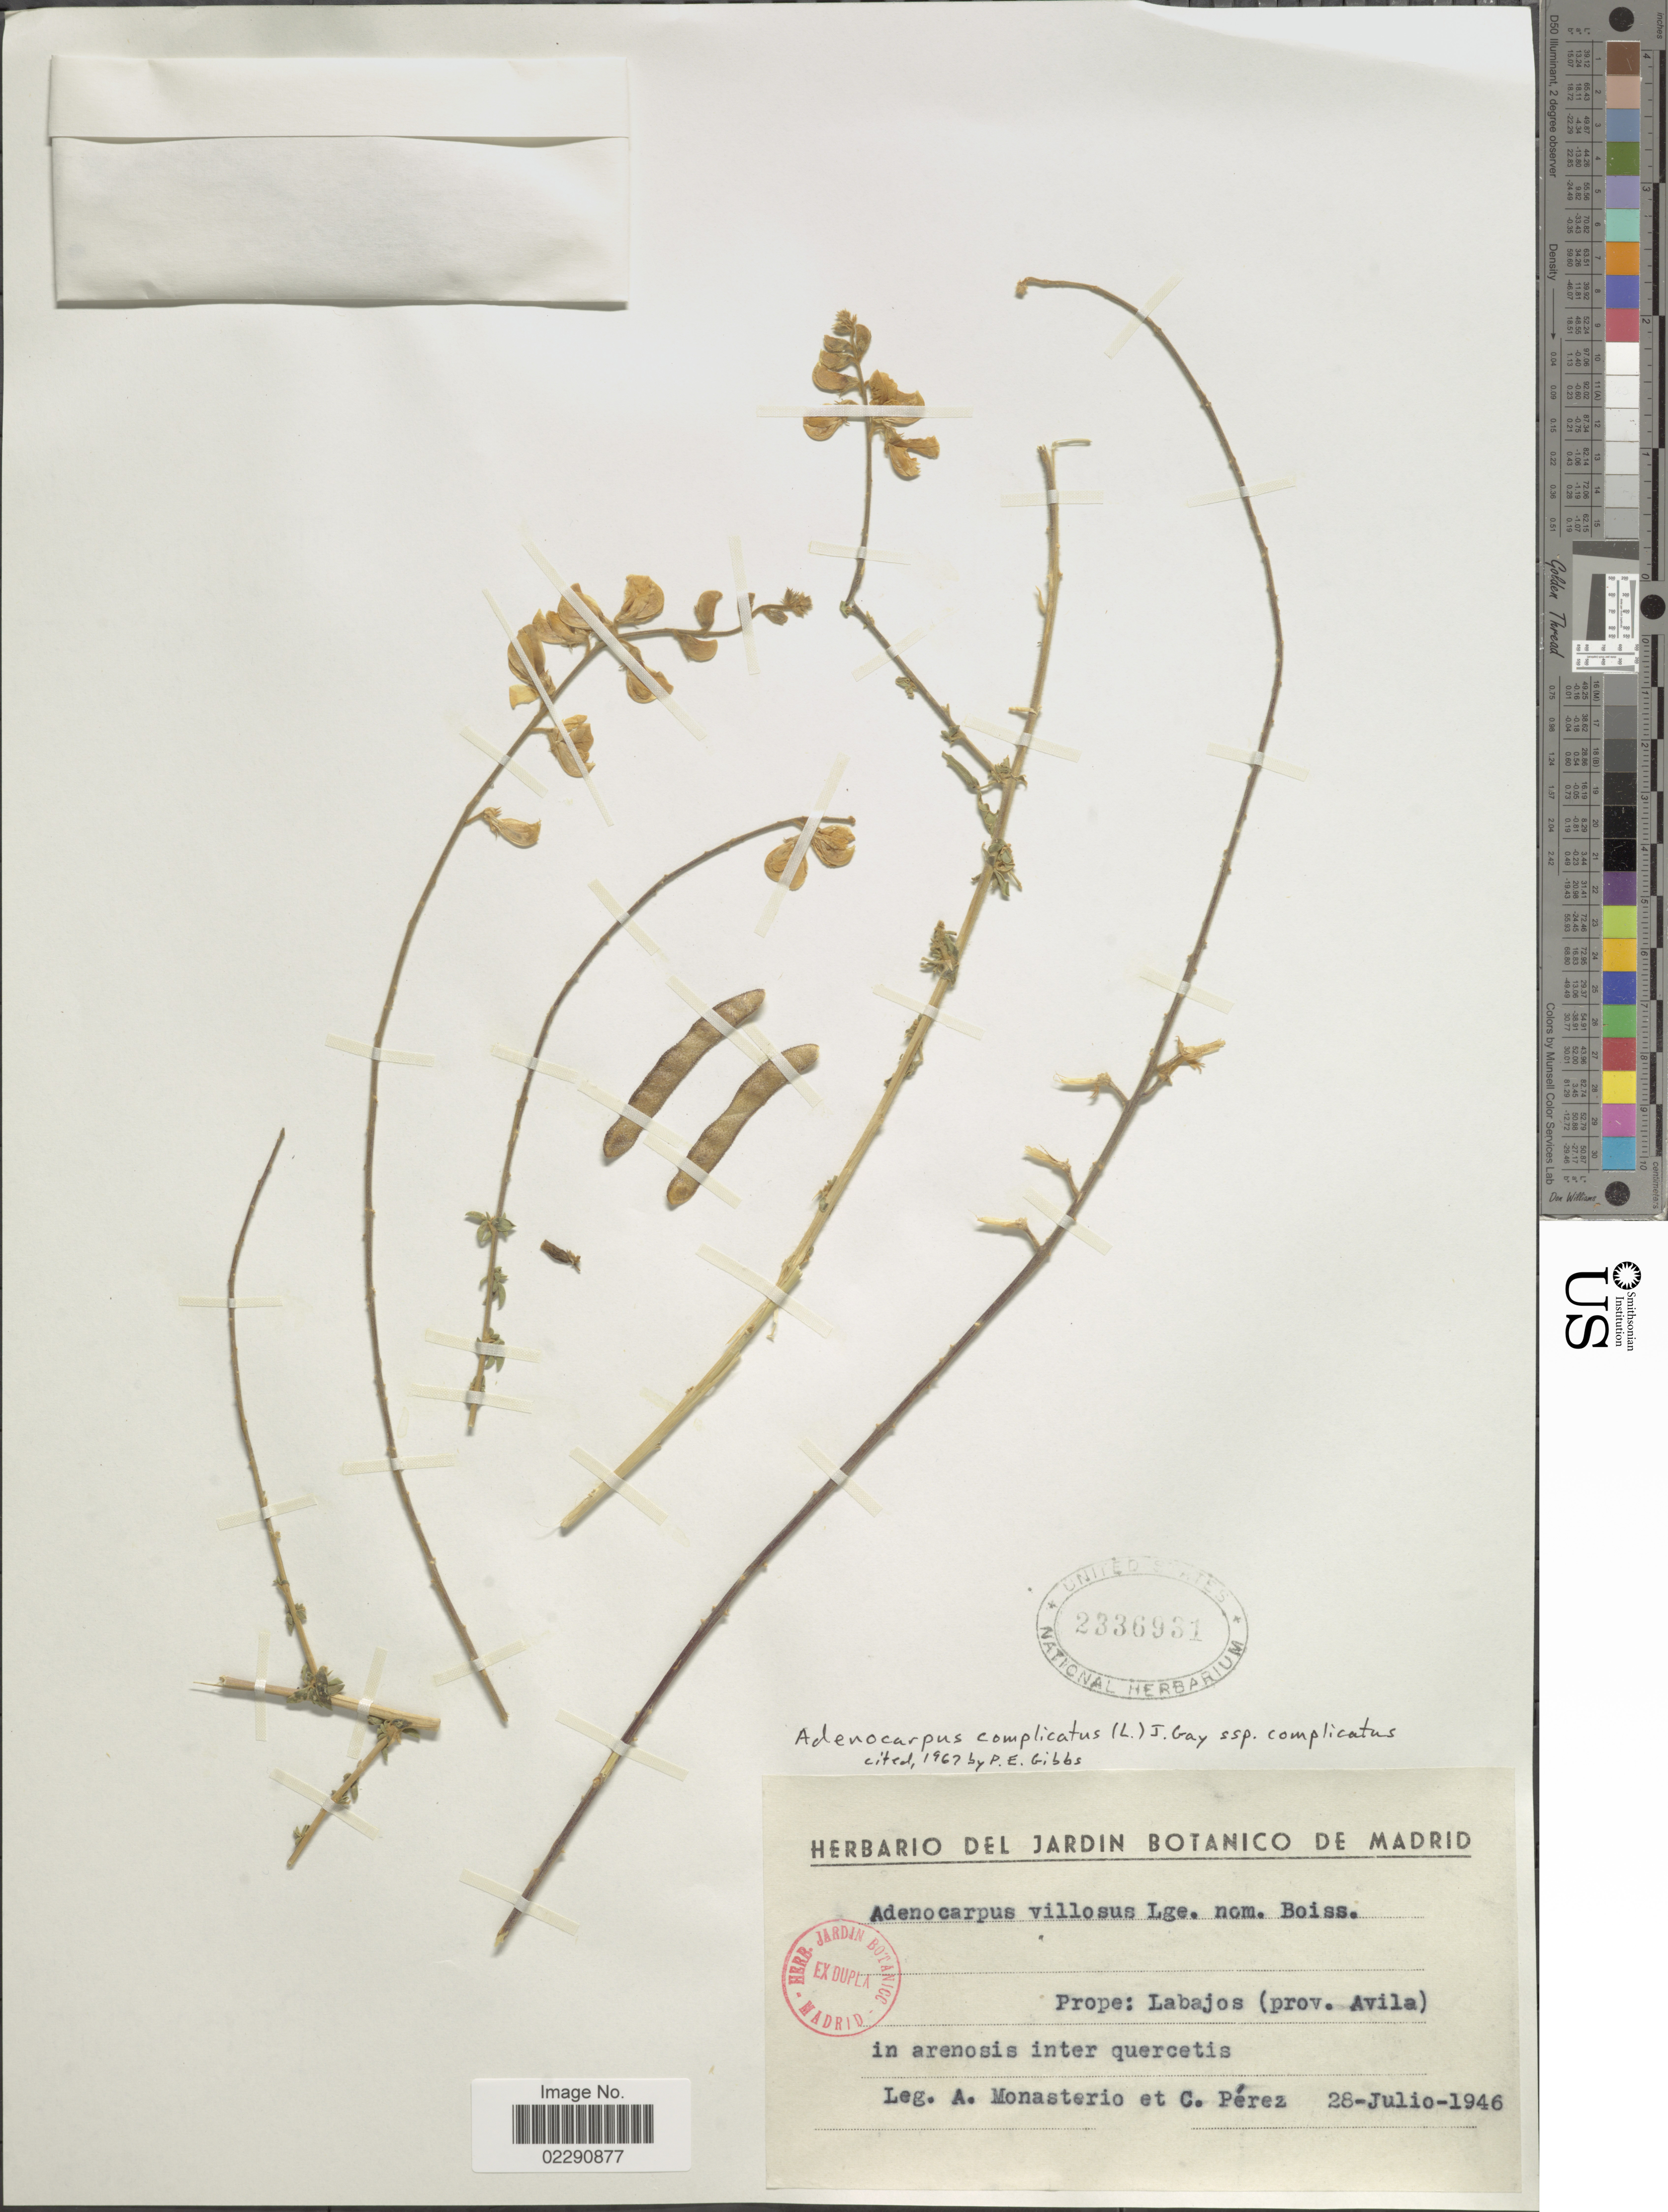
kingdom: Plantae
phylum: Tracheophyta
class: Magnoliopsida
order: Fabales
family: Fabaceae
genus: Adenocarpus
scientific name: Adenocarpus complicatus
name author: J. Gay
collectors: A. Monasterio & C. Perez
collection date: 1946-07-28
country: Spain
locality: Prope Labajos (prov. Avila)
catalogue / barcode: US 2336931